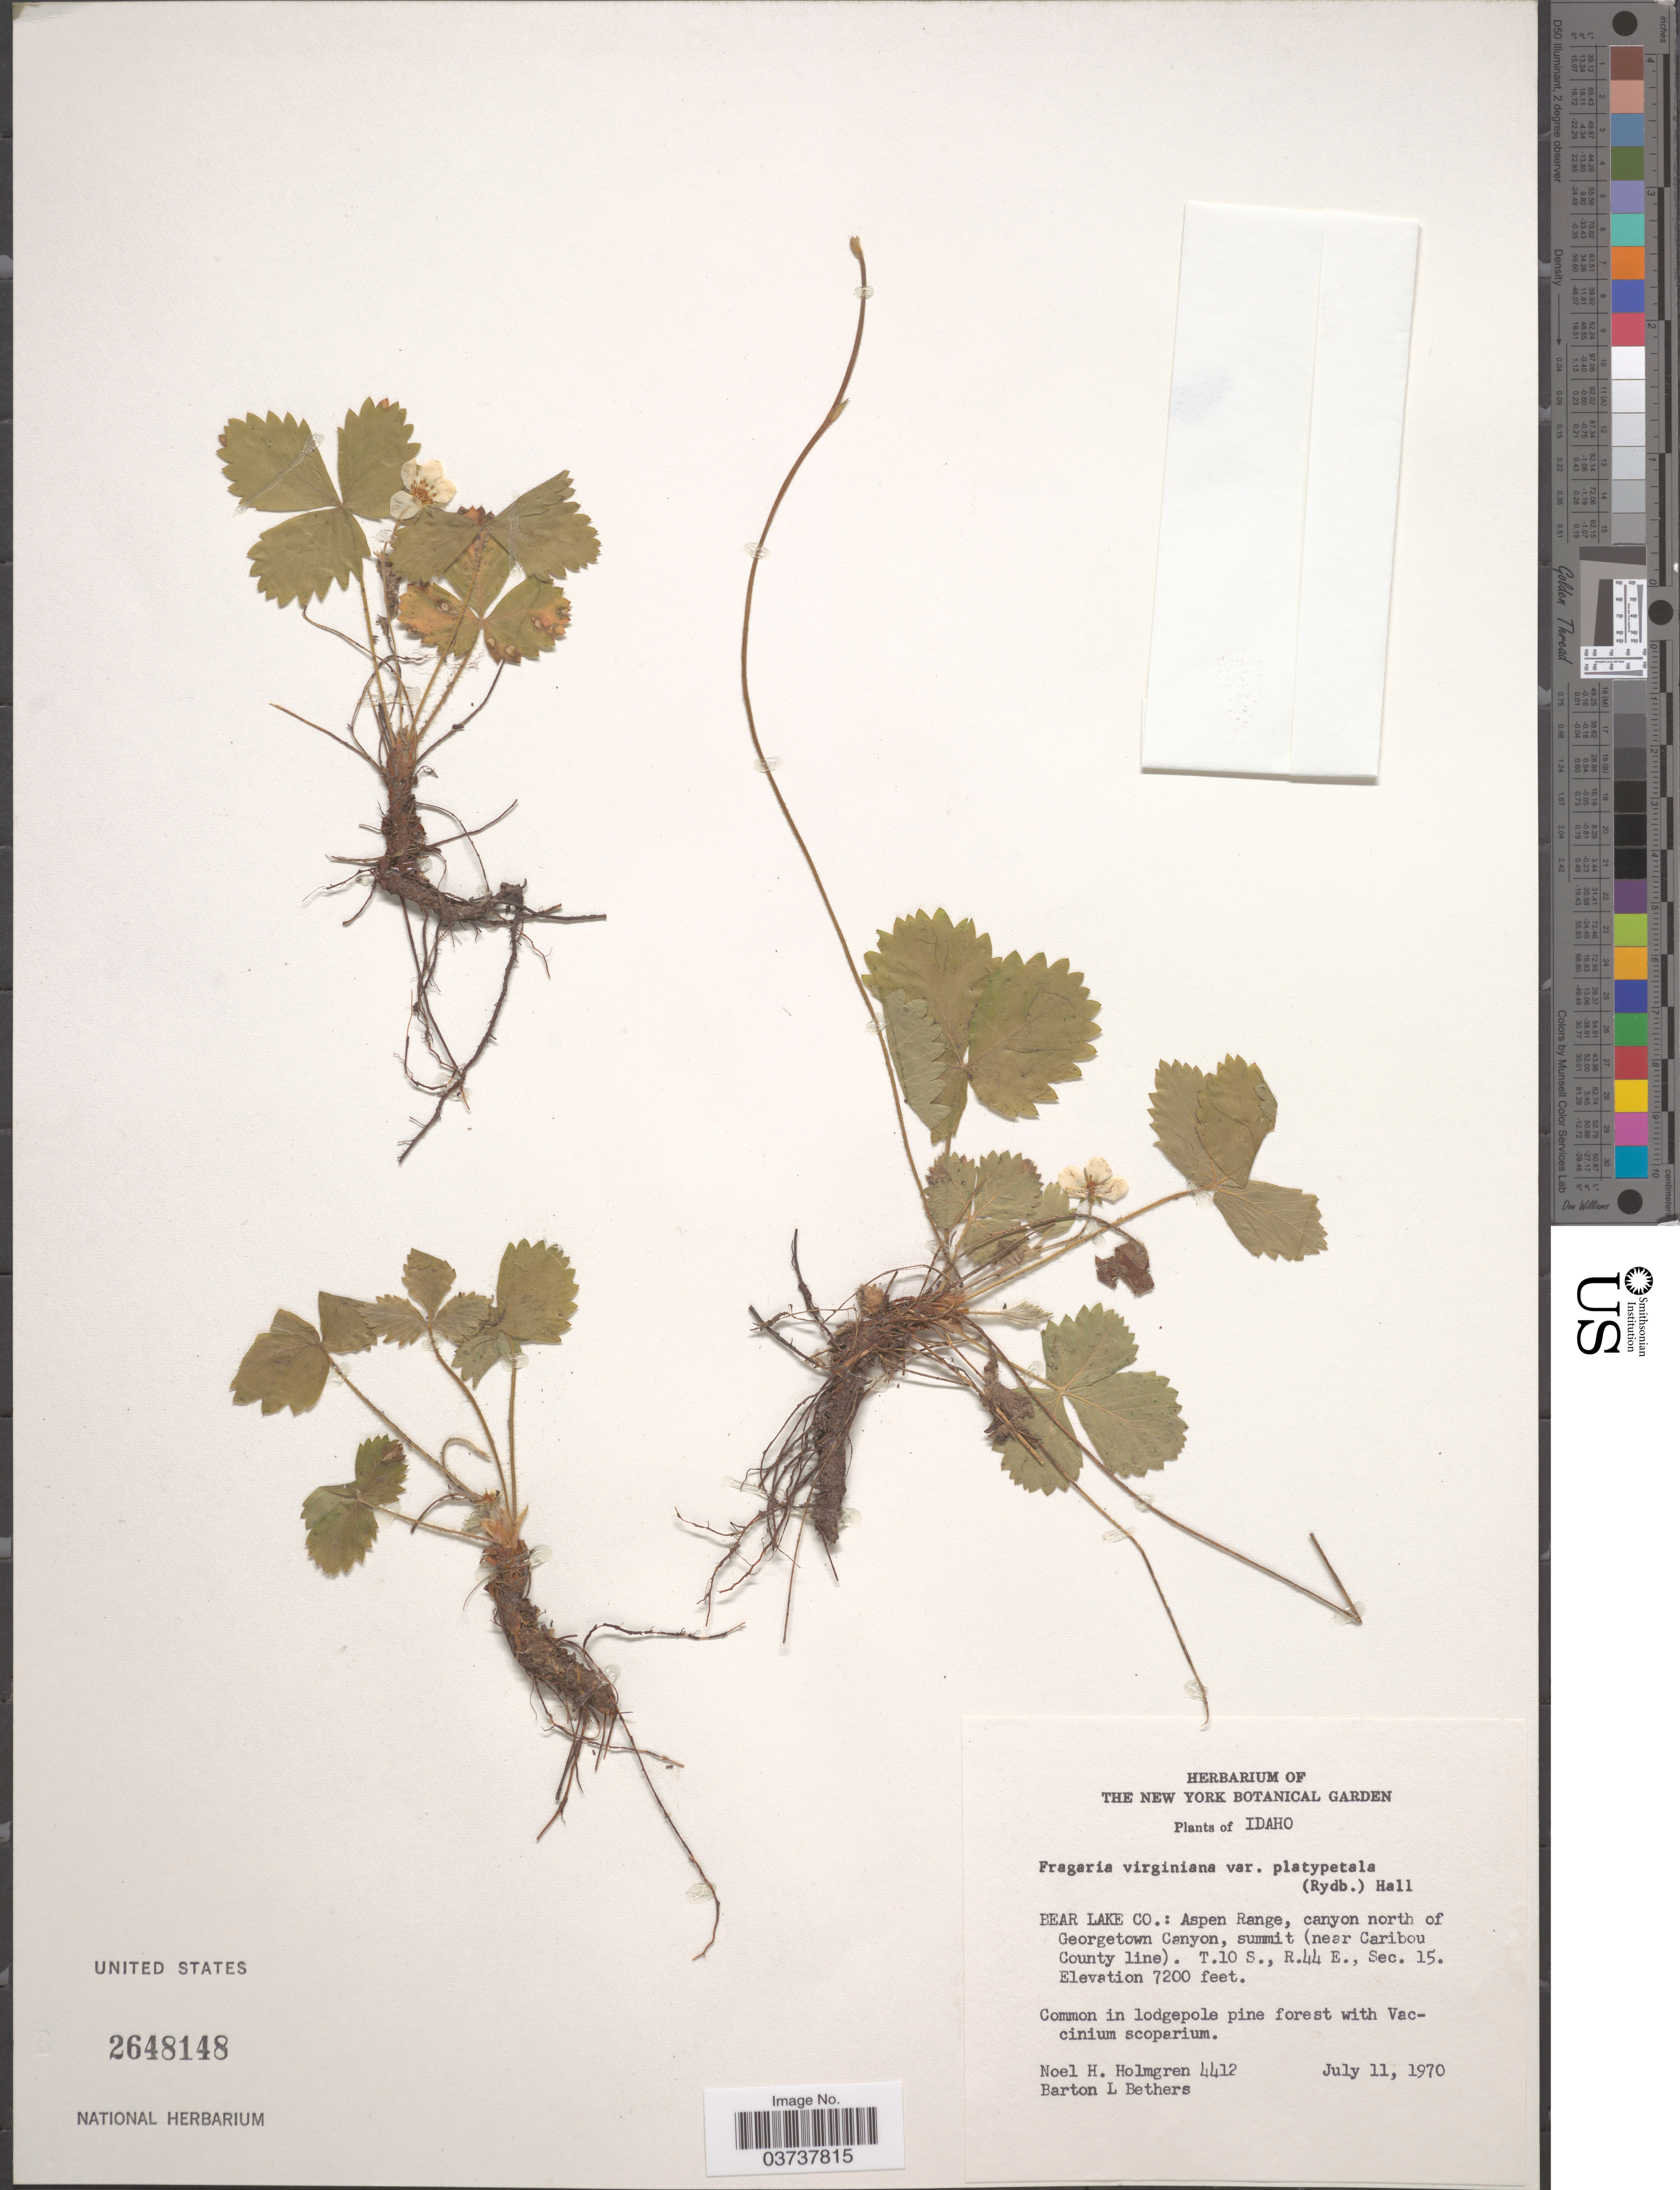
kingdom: Plantae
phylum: Tracheophyta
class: Magnoliopsida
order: Rosales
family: Rosaceae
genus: Fragaria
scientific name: Fragaria virginiana subsp. platypetala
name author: (Rydb.) Staudt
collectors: N. H. Holmgren & B. Bethers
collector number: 4412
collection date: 1970-07-11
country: United States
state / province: Idaho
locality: Bear Lake Co,: Aspen Range, canyon north of Georgetown Canyon, summit (near Caribou County line). T.10 S., R.44 E., Sec. 15.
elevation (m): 2195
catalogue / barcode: US 2648148